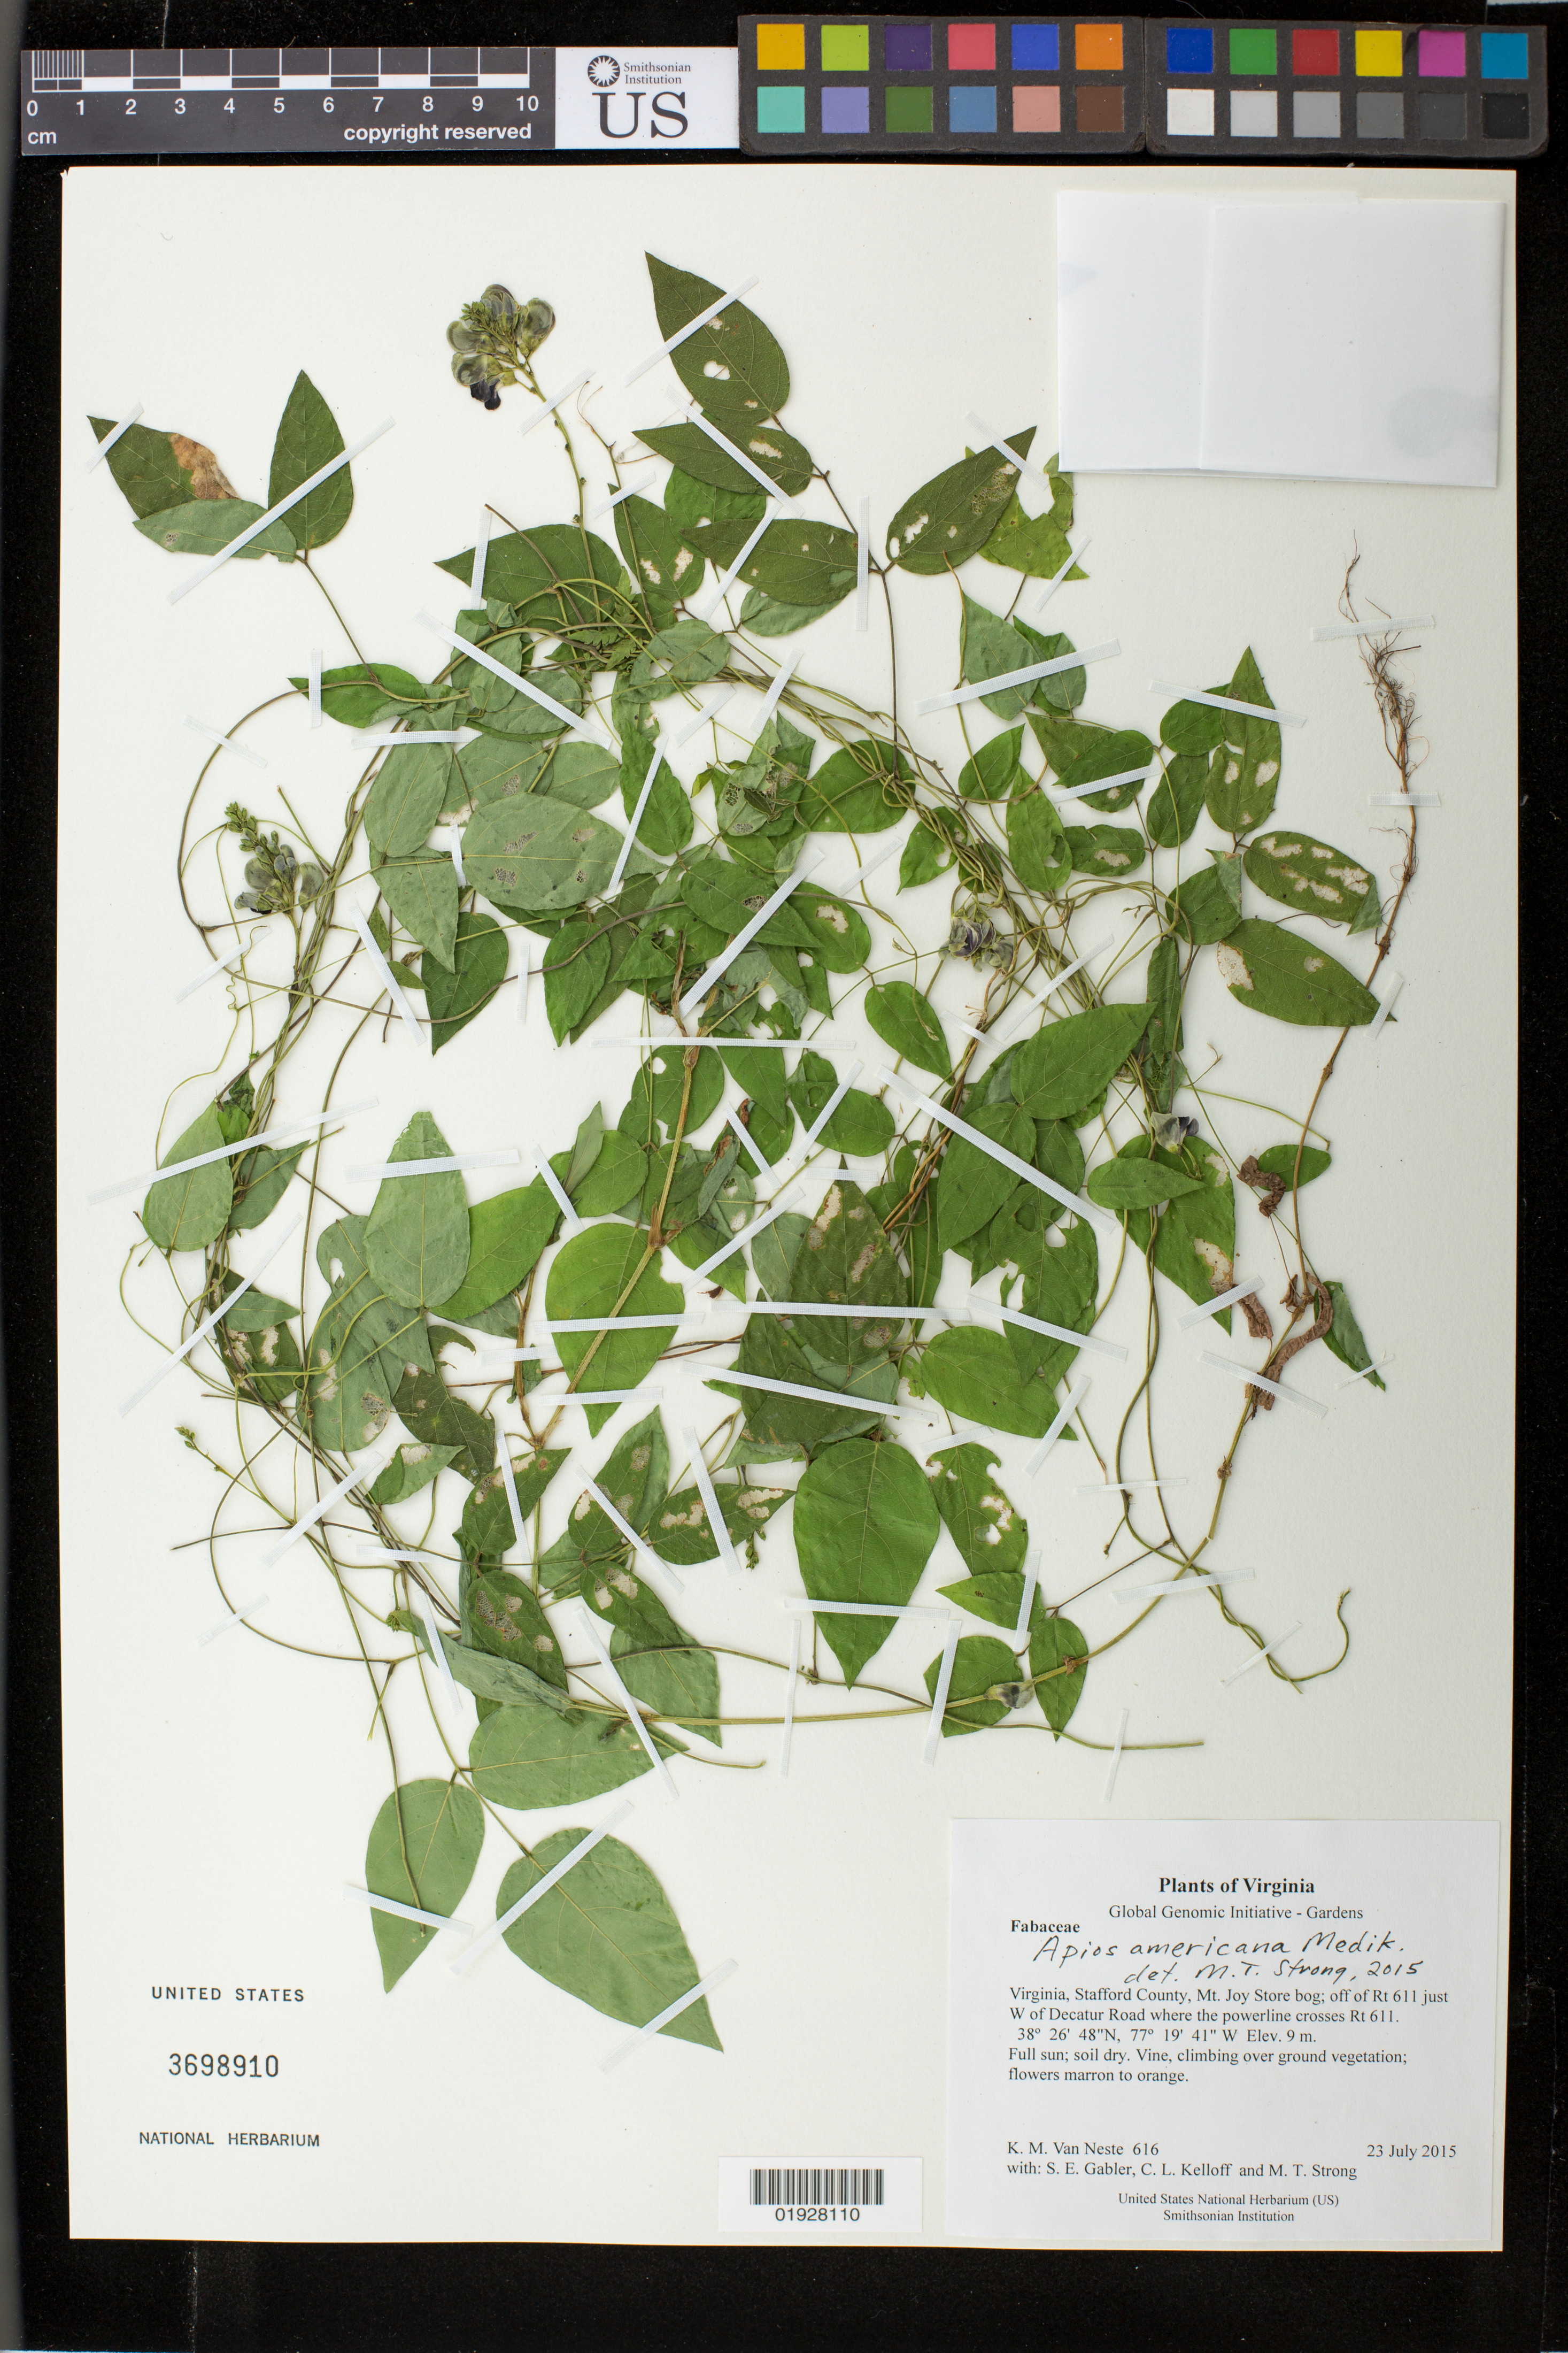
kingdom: Plantae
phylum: Tracheophyta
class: Magnoliopsida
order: Fabales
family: Fabaceae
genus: Apios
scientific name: Apios americana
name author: Medik.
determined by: Strong, M. T., (US), Smithsonian Institution - National Museum of Natural History (UNITED STATES)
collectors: K. M. Van Neste, S. E. Gabler, C. L. Kelloff & M. T. Strong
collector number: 616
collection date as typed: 23 July 2015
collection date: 2015-07-23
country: United States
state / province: Virginia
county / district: Stafford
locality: Mt. Joy Store bog; off of Rt 611 just W of Decatur Road where the powerline crosses Rt 611.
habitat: Full sun; soil dry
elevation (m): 9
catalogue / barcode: US 3698910